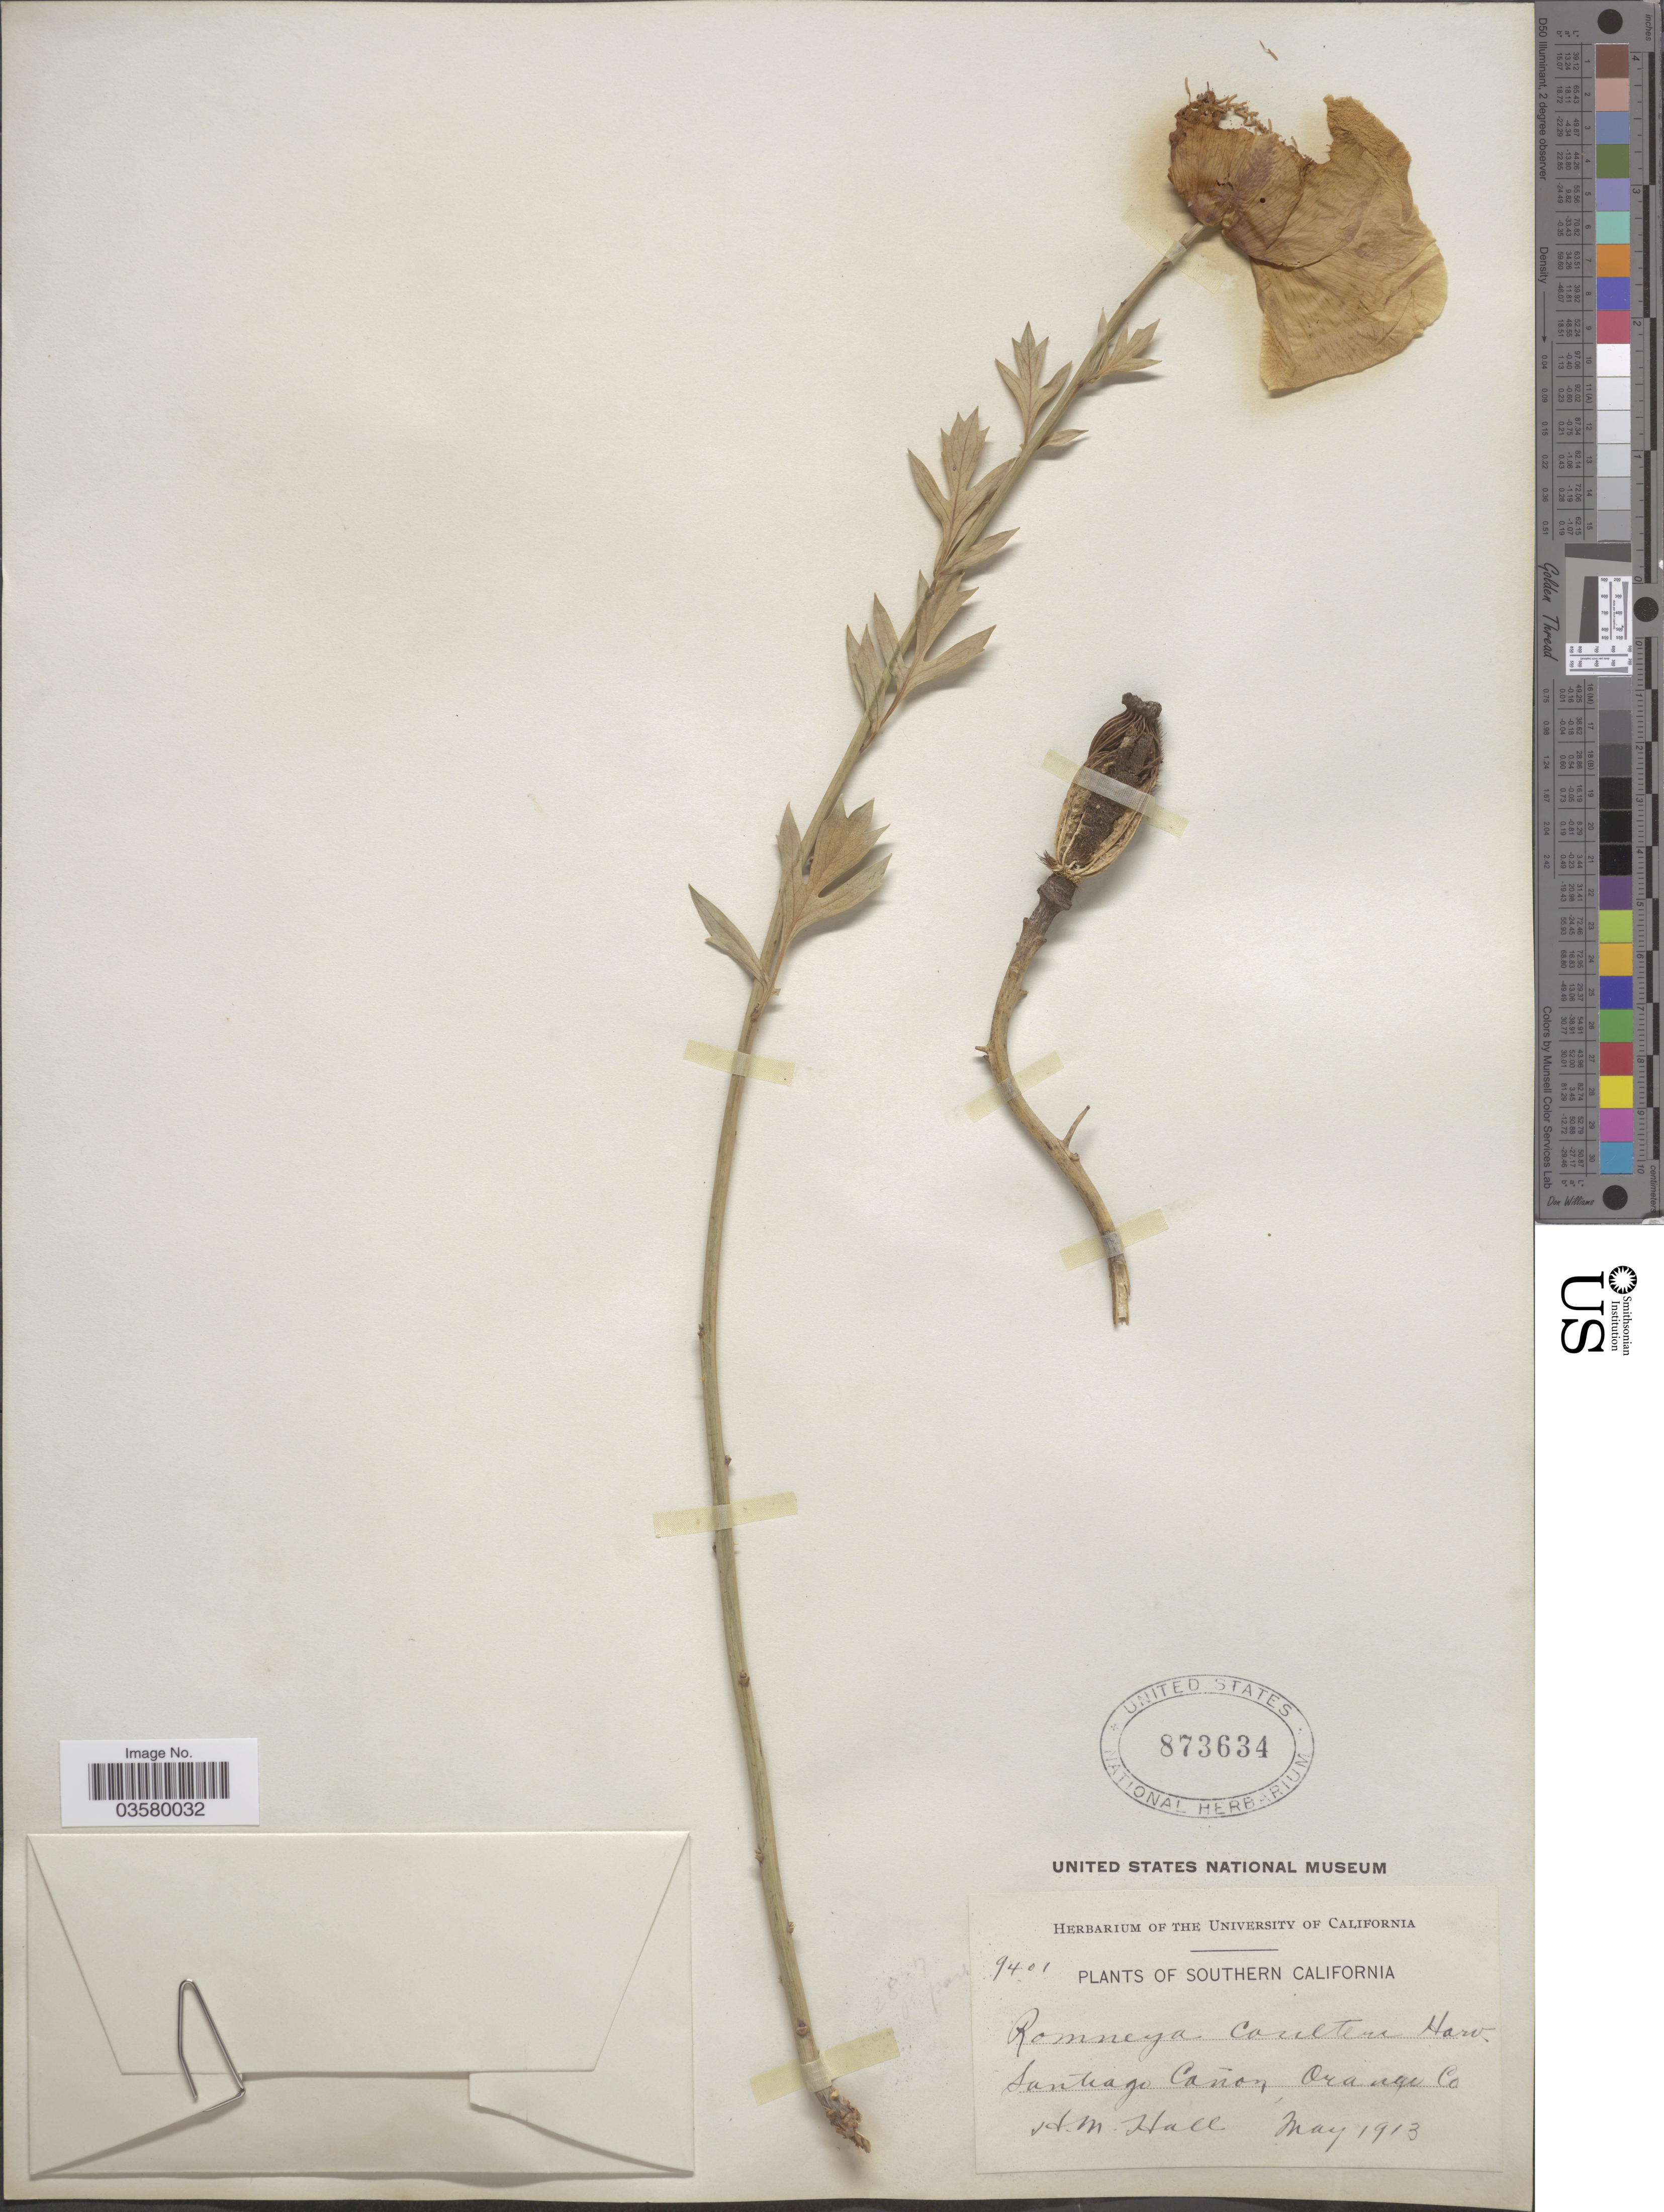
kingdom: Plantae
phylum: Tracheophyta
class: Magnoliopsida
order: Ranunculales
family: Papaveraceae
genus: Romneya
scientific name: Romneya coulteri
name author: Harv.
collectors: H. M. Hall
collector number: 9401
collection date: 1913-05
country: United States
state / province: California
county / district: Orange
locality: Southern California. Santiago Cañon, Orange Co.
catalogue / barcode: US 873634